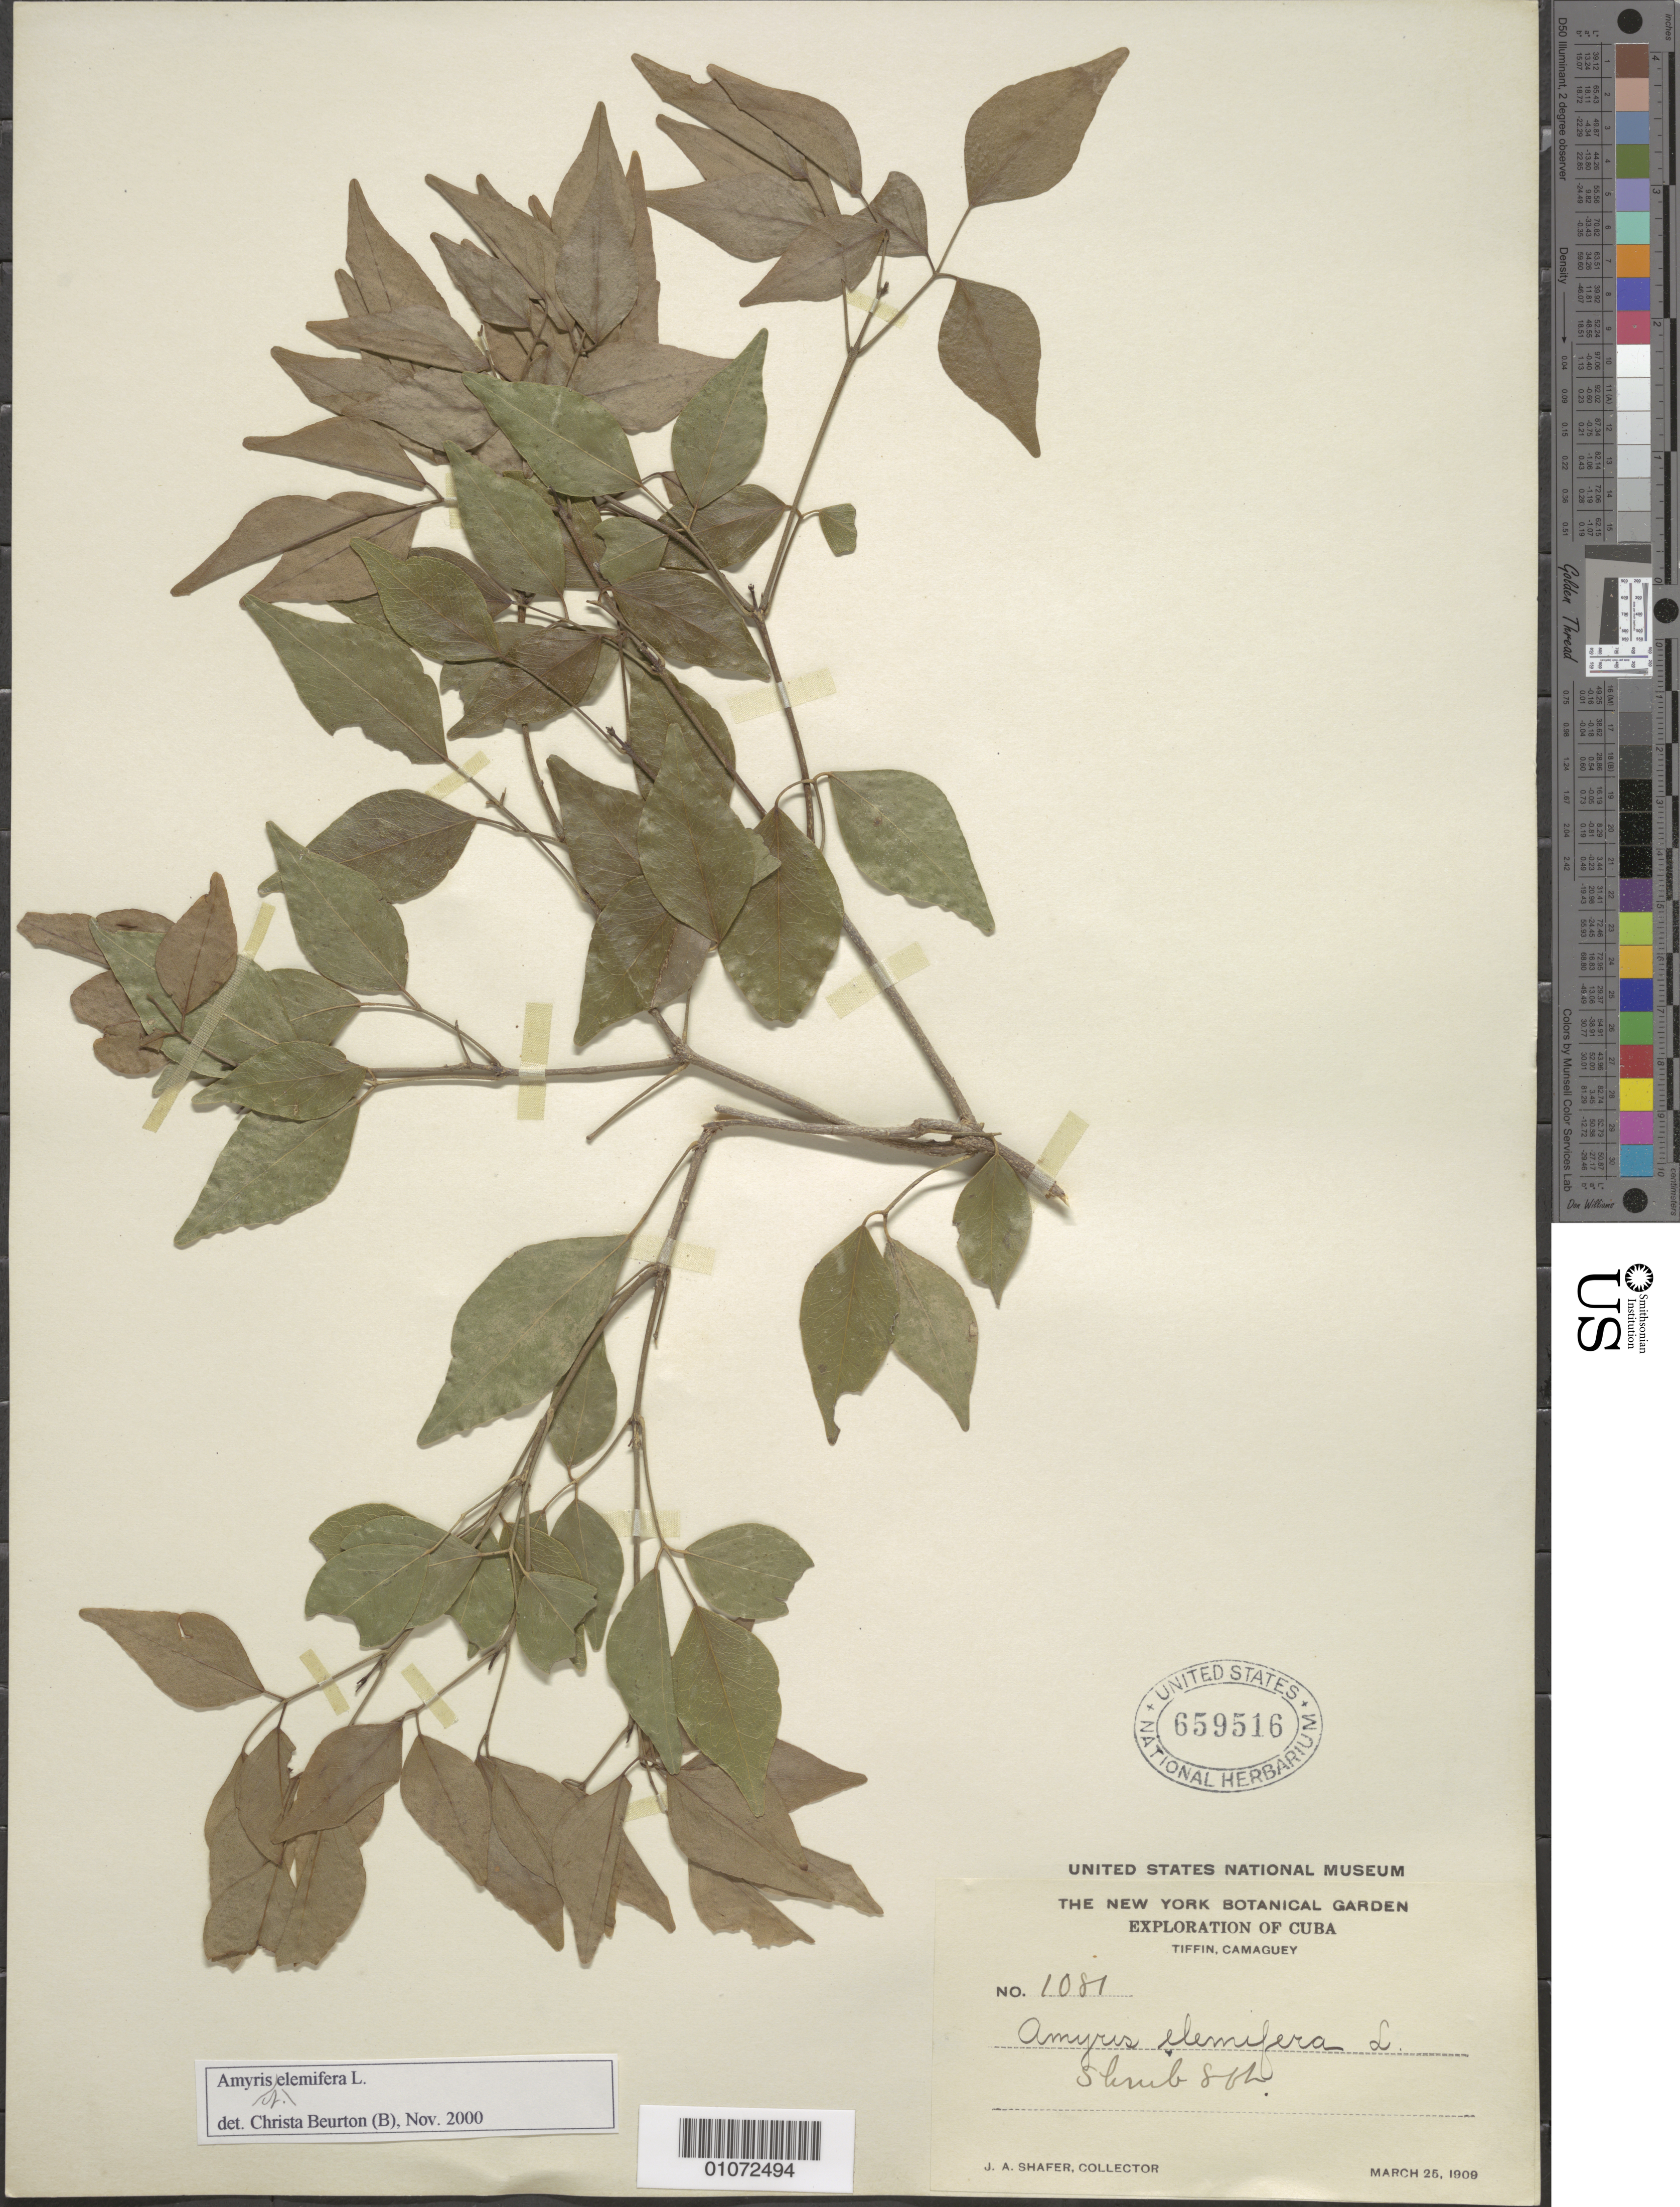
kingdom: Plantae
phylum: Tracheophyta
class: Magnoliopsida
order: Sapindales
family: Rutaceae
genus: Amyris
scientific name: Amyris elemifera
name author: L.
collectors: J. A. Shafer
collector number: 1081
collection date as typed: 25 Mar 1909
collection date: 1909-03-25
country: Cuba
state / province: Camagüey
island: Cuba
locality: Tiffin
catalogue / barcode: US 659516